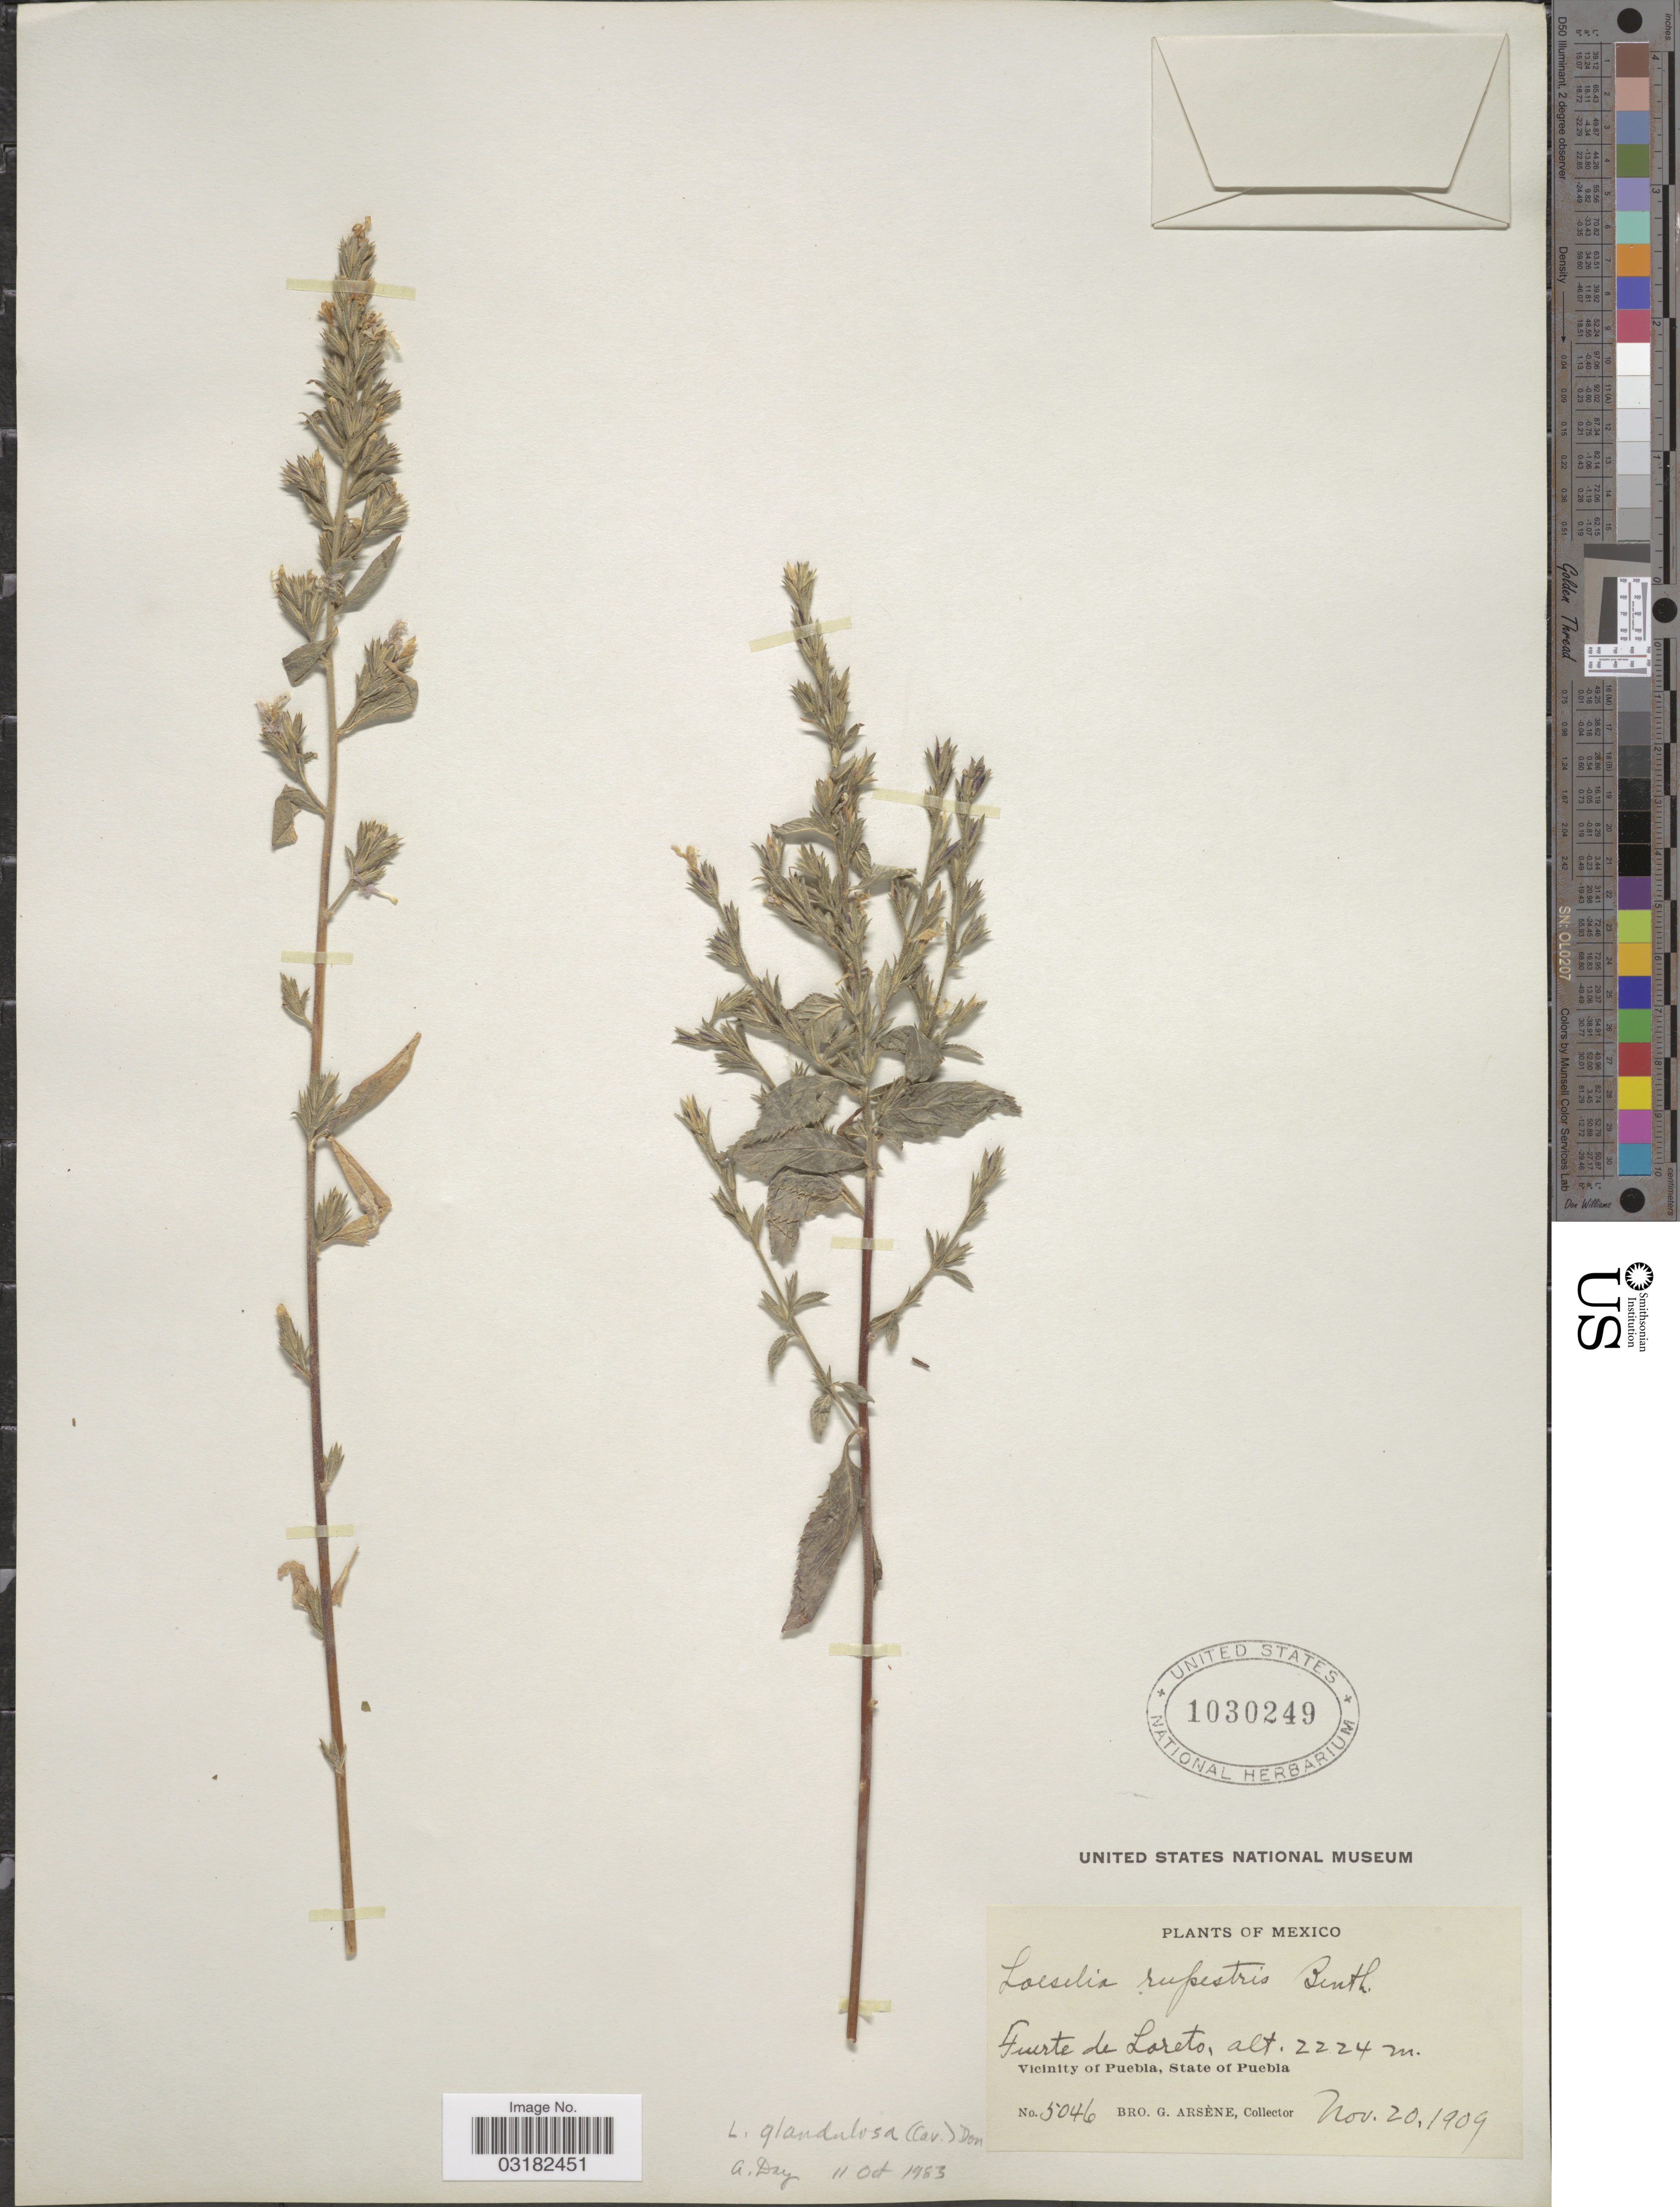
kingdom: Plantae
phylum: Tracheophyta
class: Magnoliopsida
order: Ericales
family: Polemoniaceae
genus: Loeselia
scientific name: Loeselia glandulosa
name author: (Cav.) G. Don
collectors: Bro. G. Arsène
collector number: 5046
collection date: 1909-11-20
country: Mexico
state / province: Puebla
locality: Fuerte de Loreto, Vicinity of Puebla.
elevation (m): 2224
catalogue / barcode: US 1030249